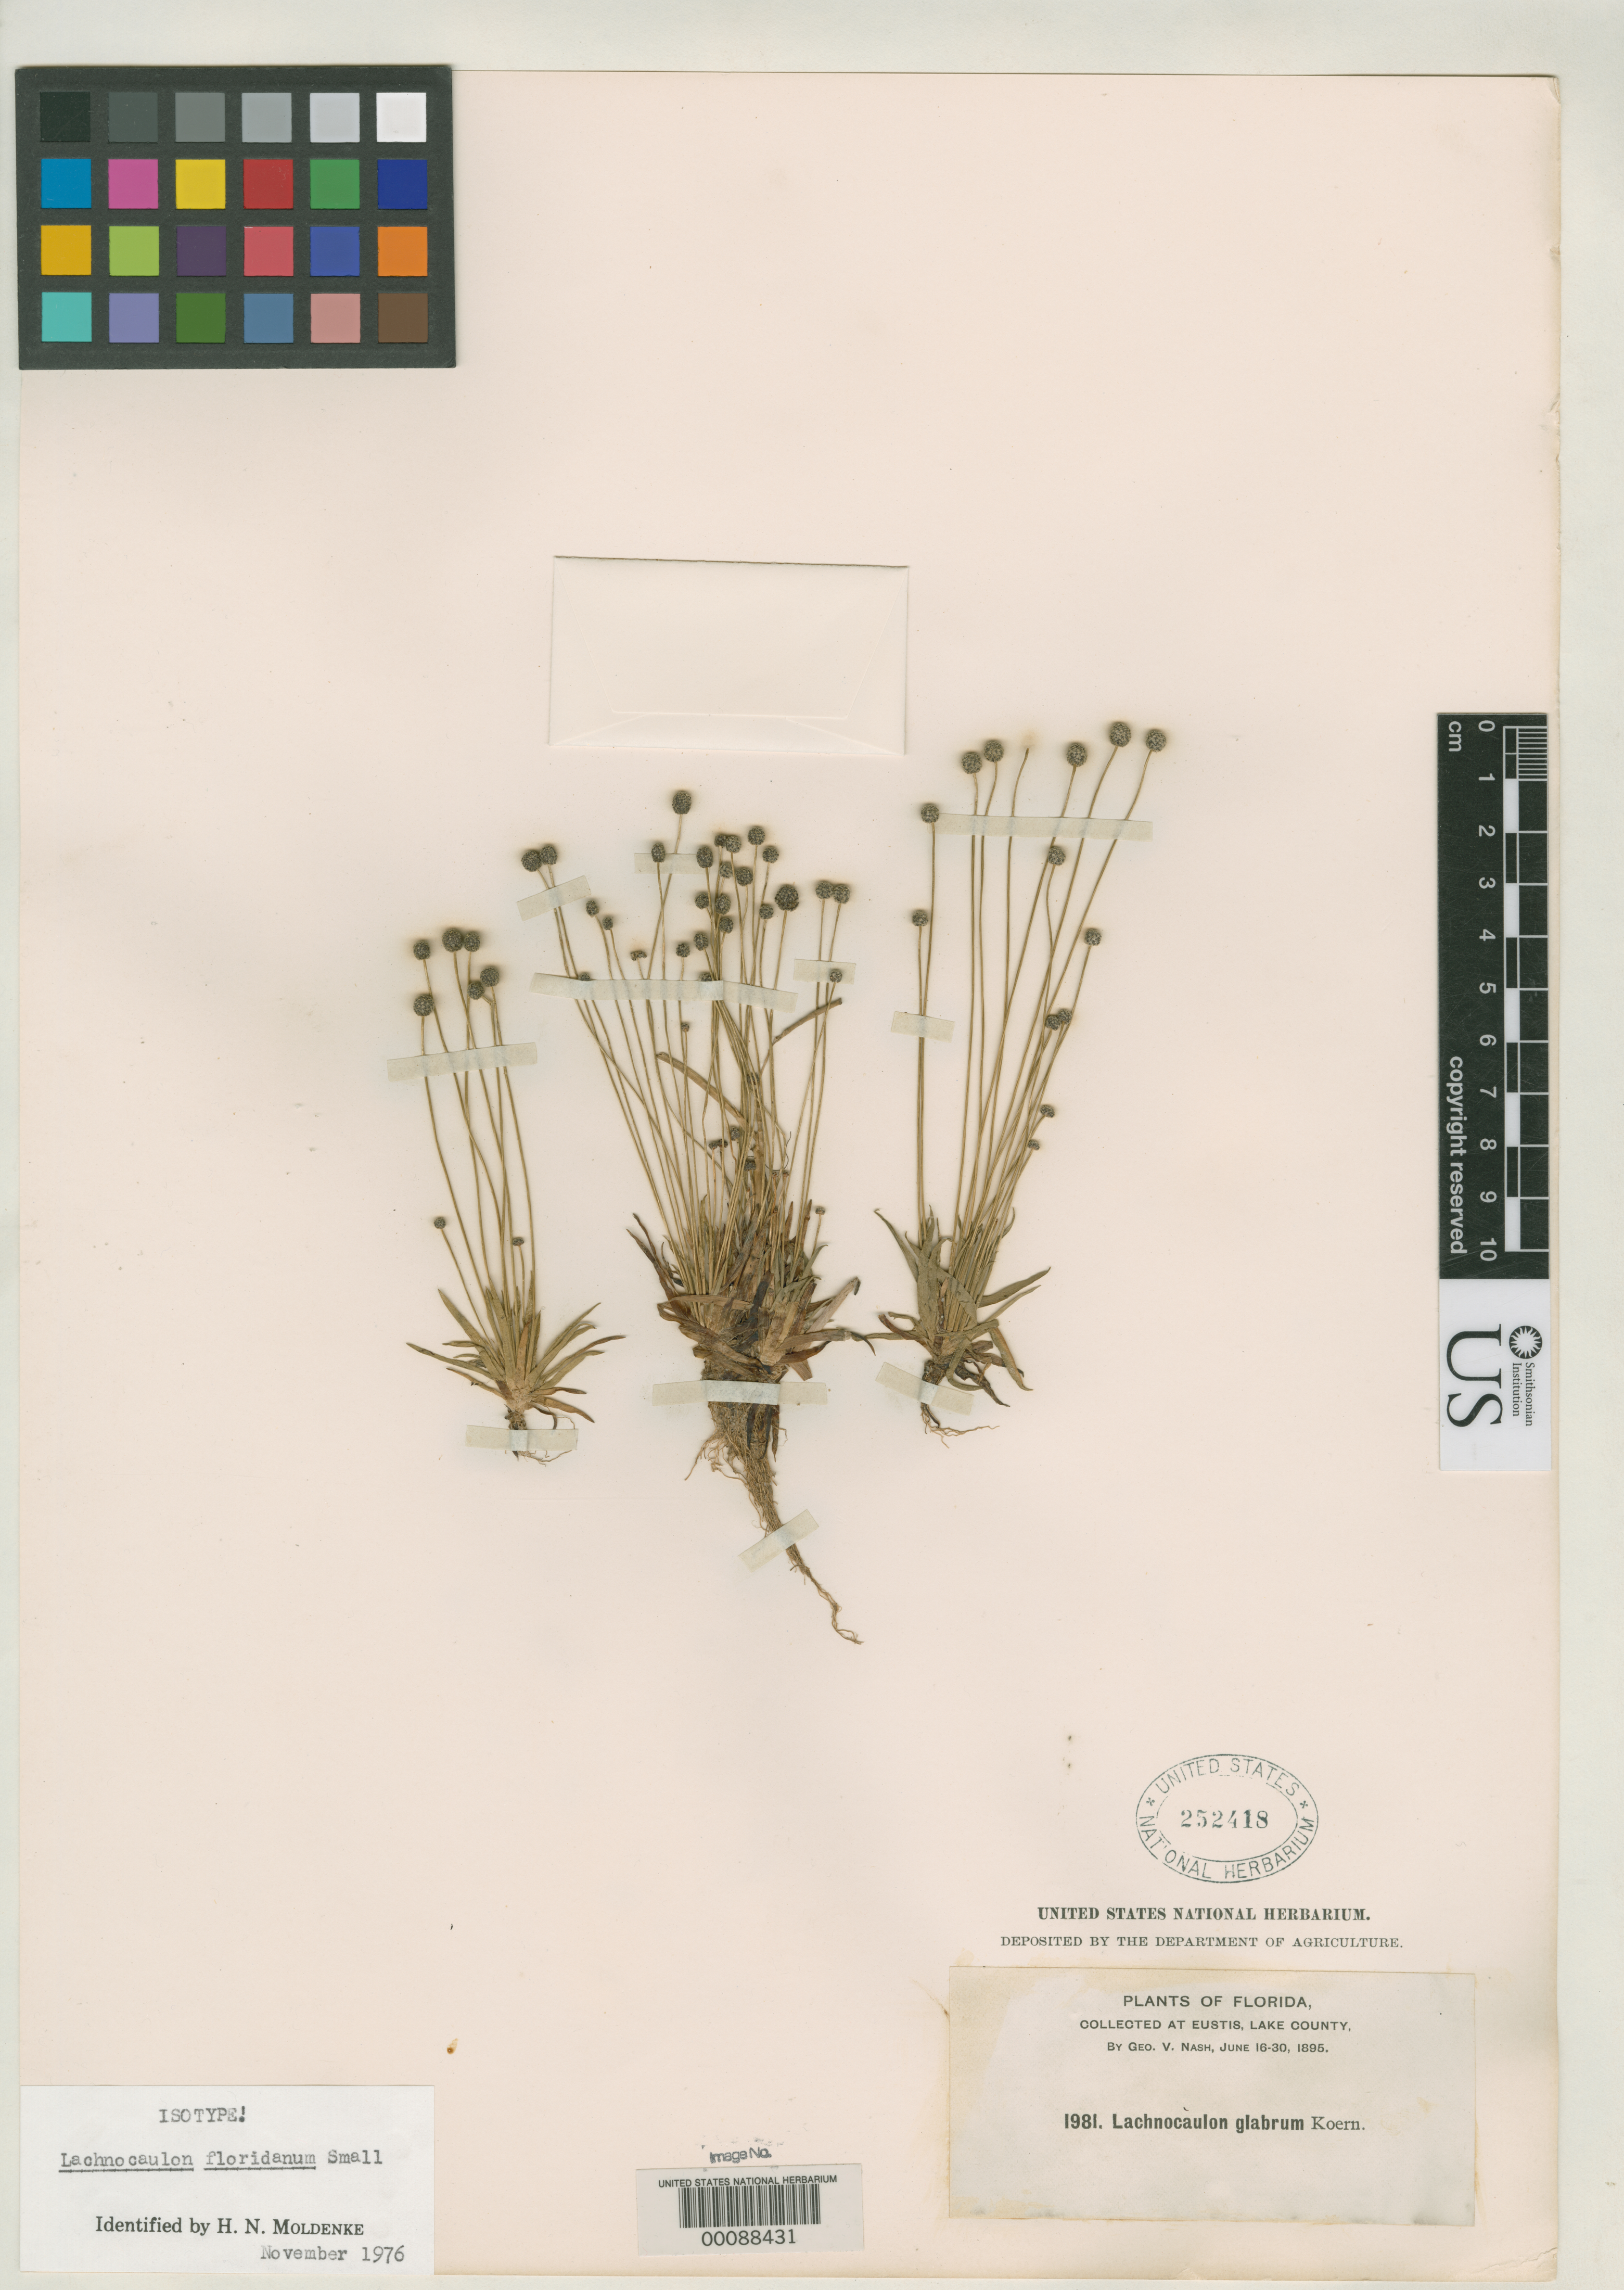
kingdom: Plantae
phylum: Tracheophyta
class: Liliopsida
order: Poales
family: Eriocaulaceae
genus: Lachnocaulon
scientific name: Lachnocaulon floridanum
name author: Small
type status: Isotype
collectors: G. V. Nash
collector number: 1981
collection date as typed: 16 Jun 1895 to 30 Jun 1895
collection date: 1895-06-16/1895-06-30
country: United States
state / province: Florida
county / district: Lake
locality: Eustis, Lake County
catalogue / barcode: US 252418